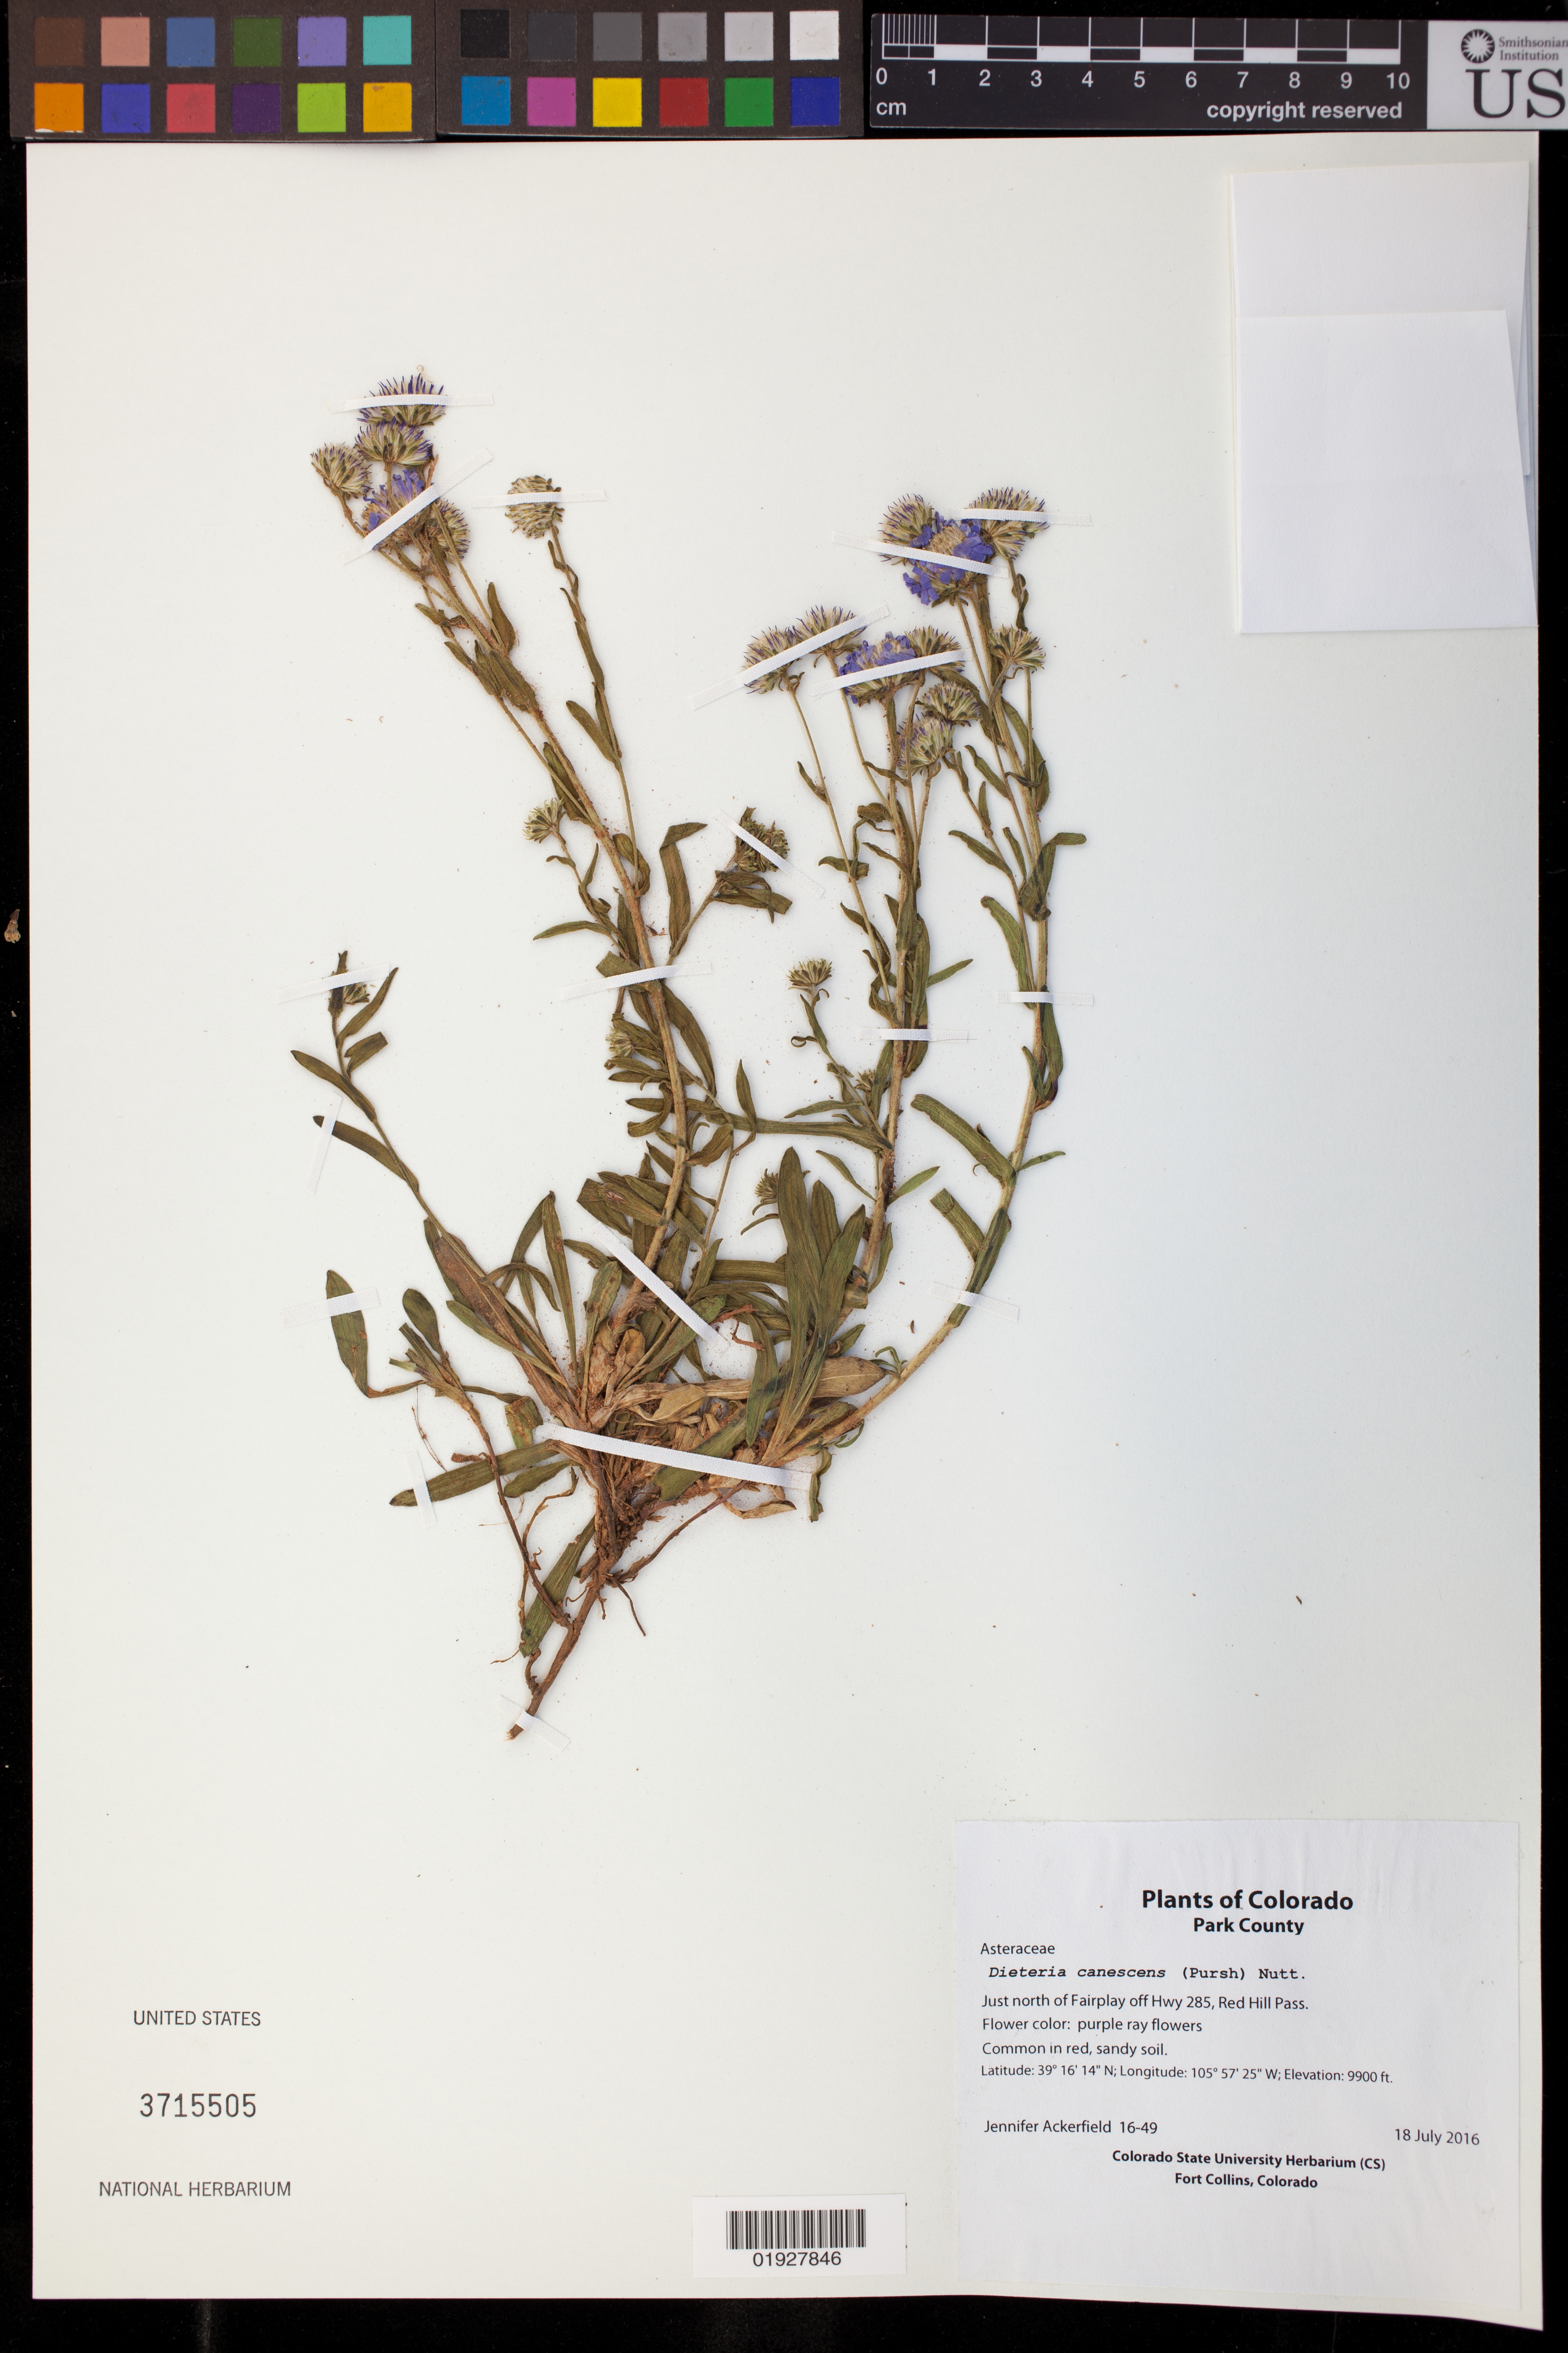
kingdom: Plantae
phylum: Tracheophyta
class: Magnoliopsida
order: Asterales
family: Asteraceae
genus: Dieteria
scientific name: Dieteria canescens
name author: (Pursh) Nutt.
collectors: J. Ackerfield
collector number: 16-49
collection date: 2016-07-18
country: United States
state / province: Colorado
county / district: Park Co.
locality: Just N of Firplay off Hwy 285, Red Hill Pass.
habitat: Commin in red, sandy soil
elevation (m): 3018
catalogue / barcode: US 3715505